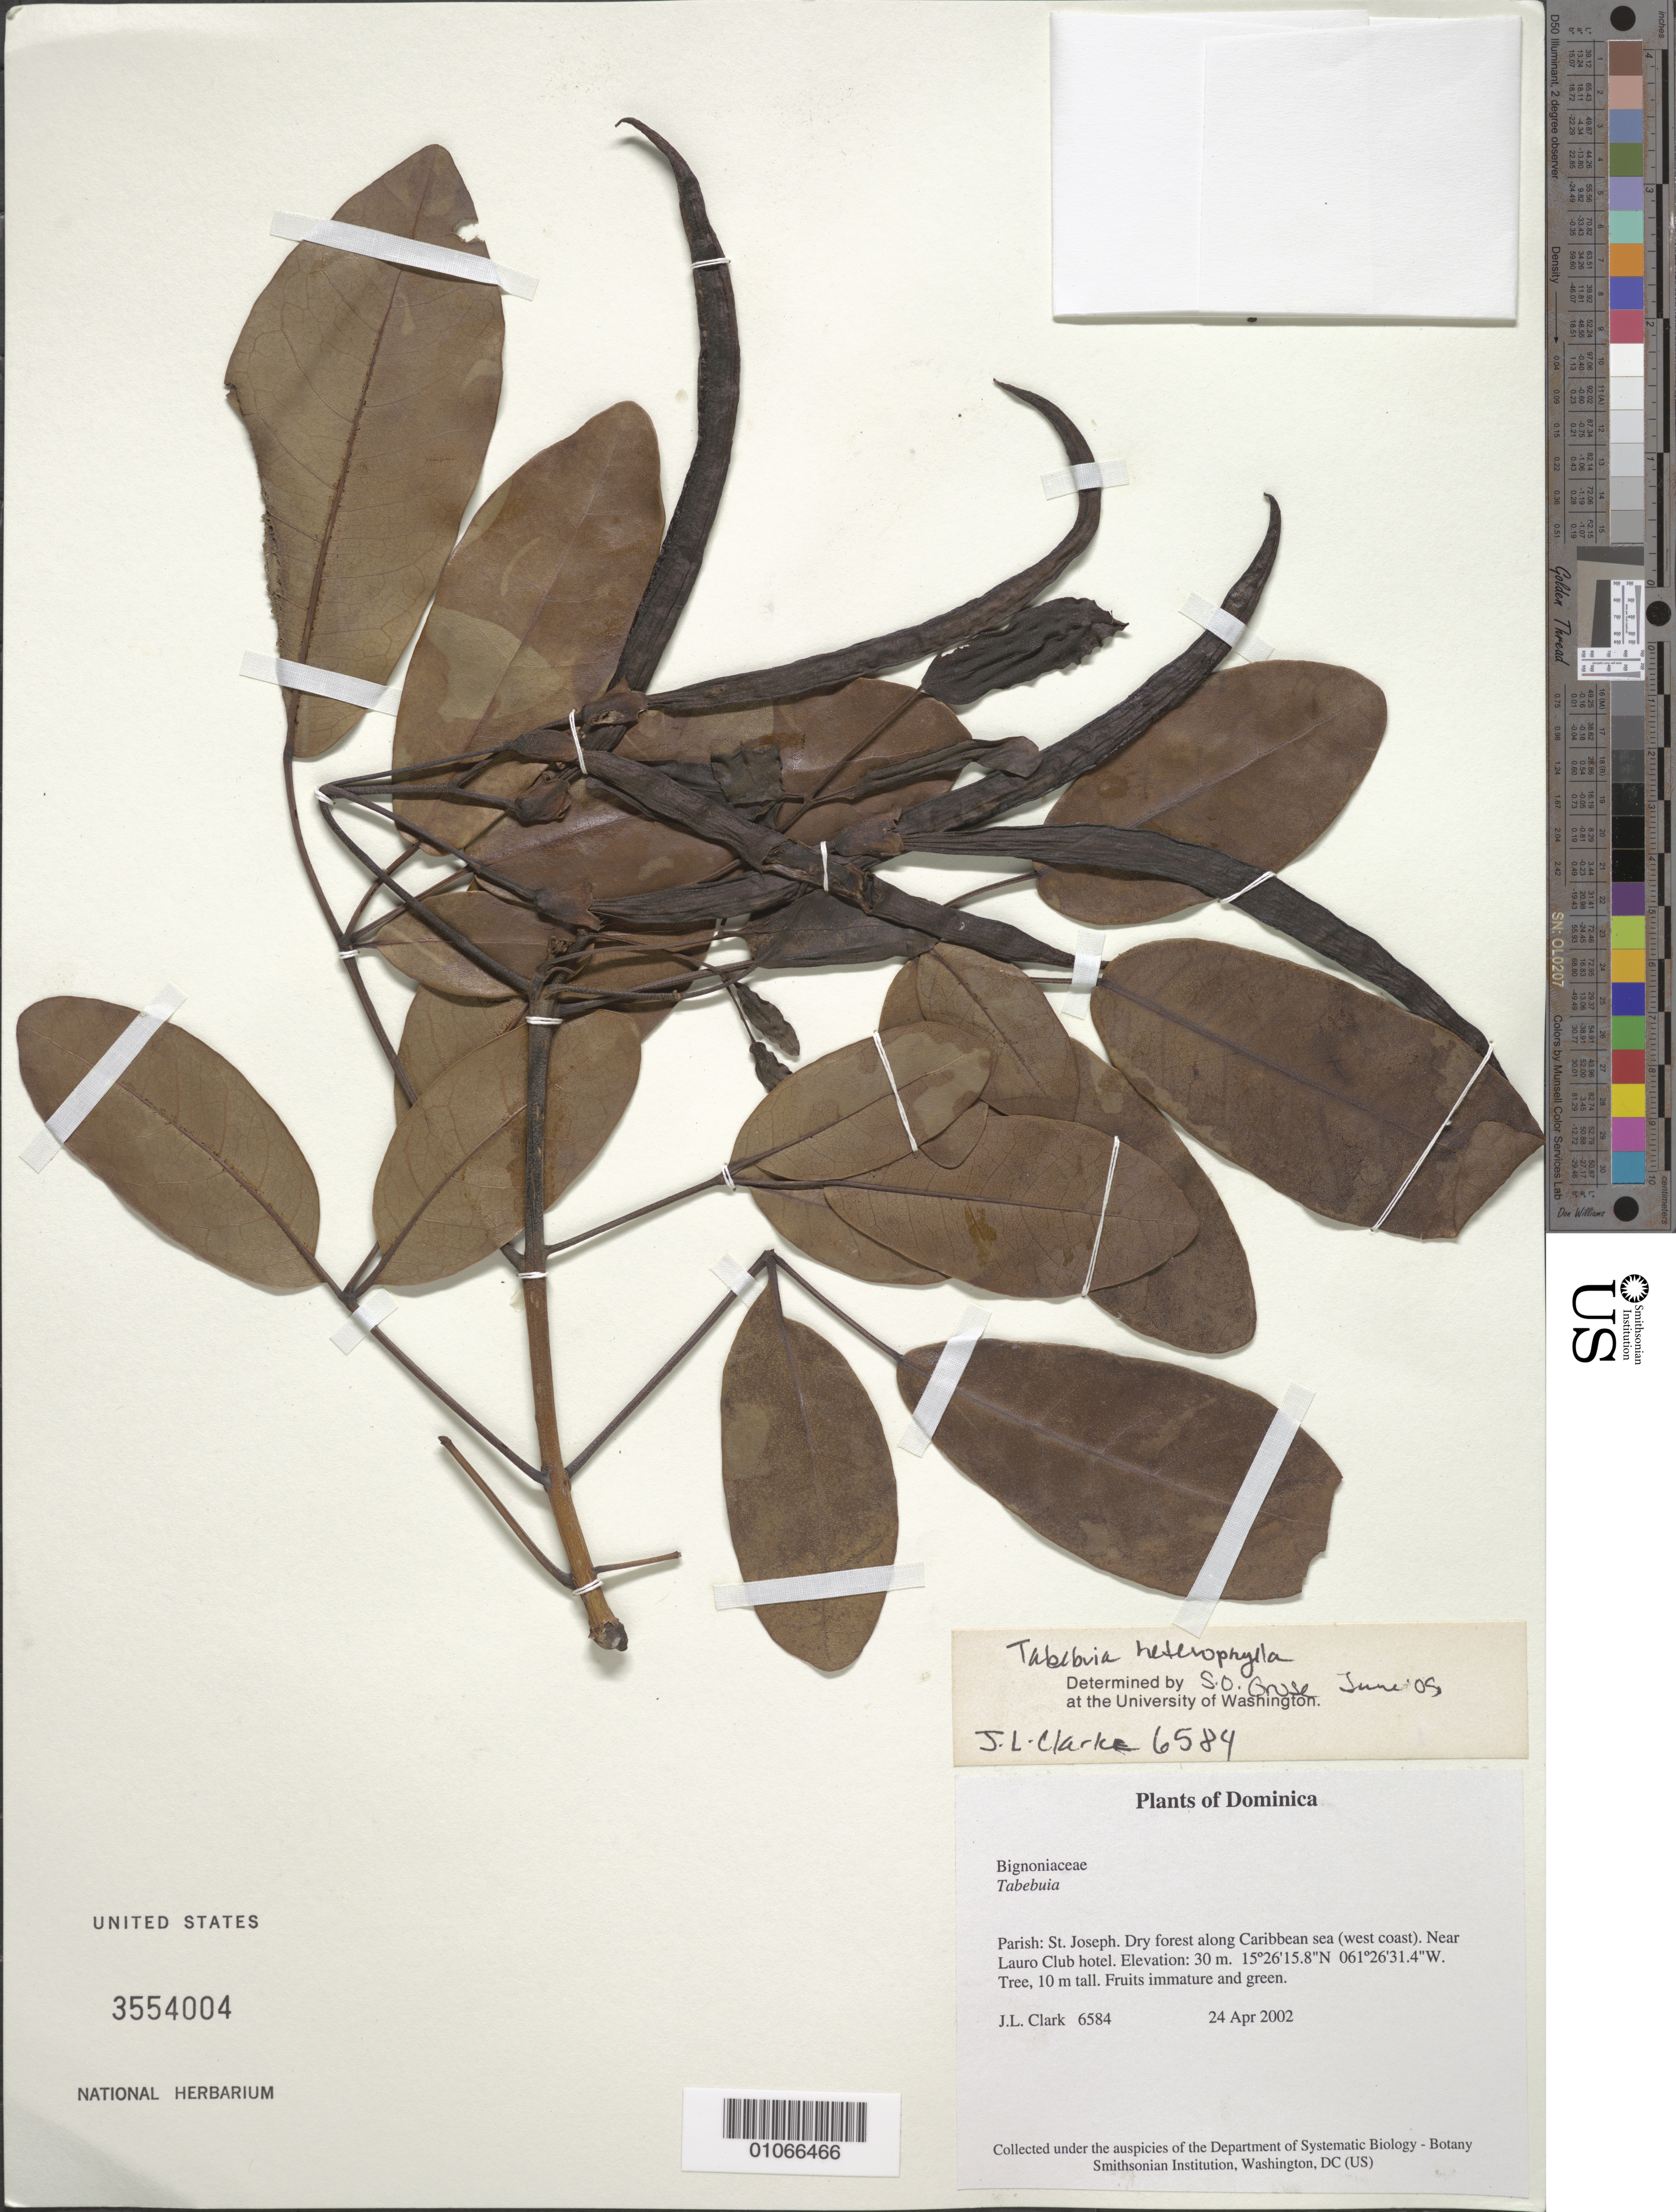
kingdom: Plantae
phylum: Tracheophyta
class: Magnoliopsida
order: Lamiales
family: Bignoniaceae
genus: Tabebuia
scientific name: Tabebuia heterophylla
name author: (DC.) Britton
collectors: J. L. Clark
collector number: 6584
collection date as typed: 24 Apr 2002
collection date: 2002-04-24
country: Dominica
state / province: St. Joseph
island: Dominica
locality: Dry forest along Caribbean sea (west coast). Near Lauro Club hotel.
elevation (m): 9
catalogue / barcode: US 3554004